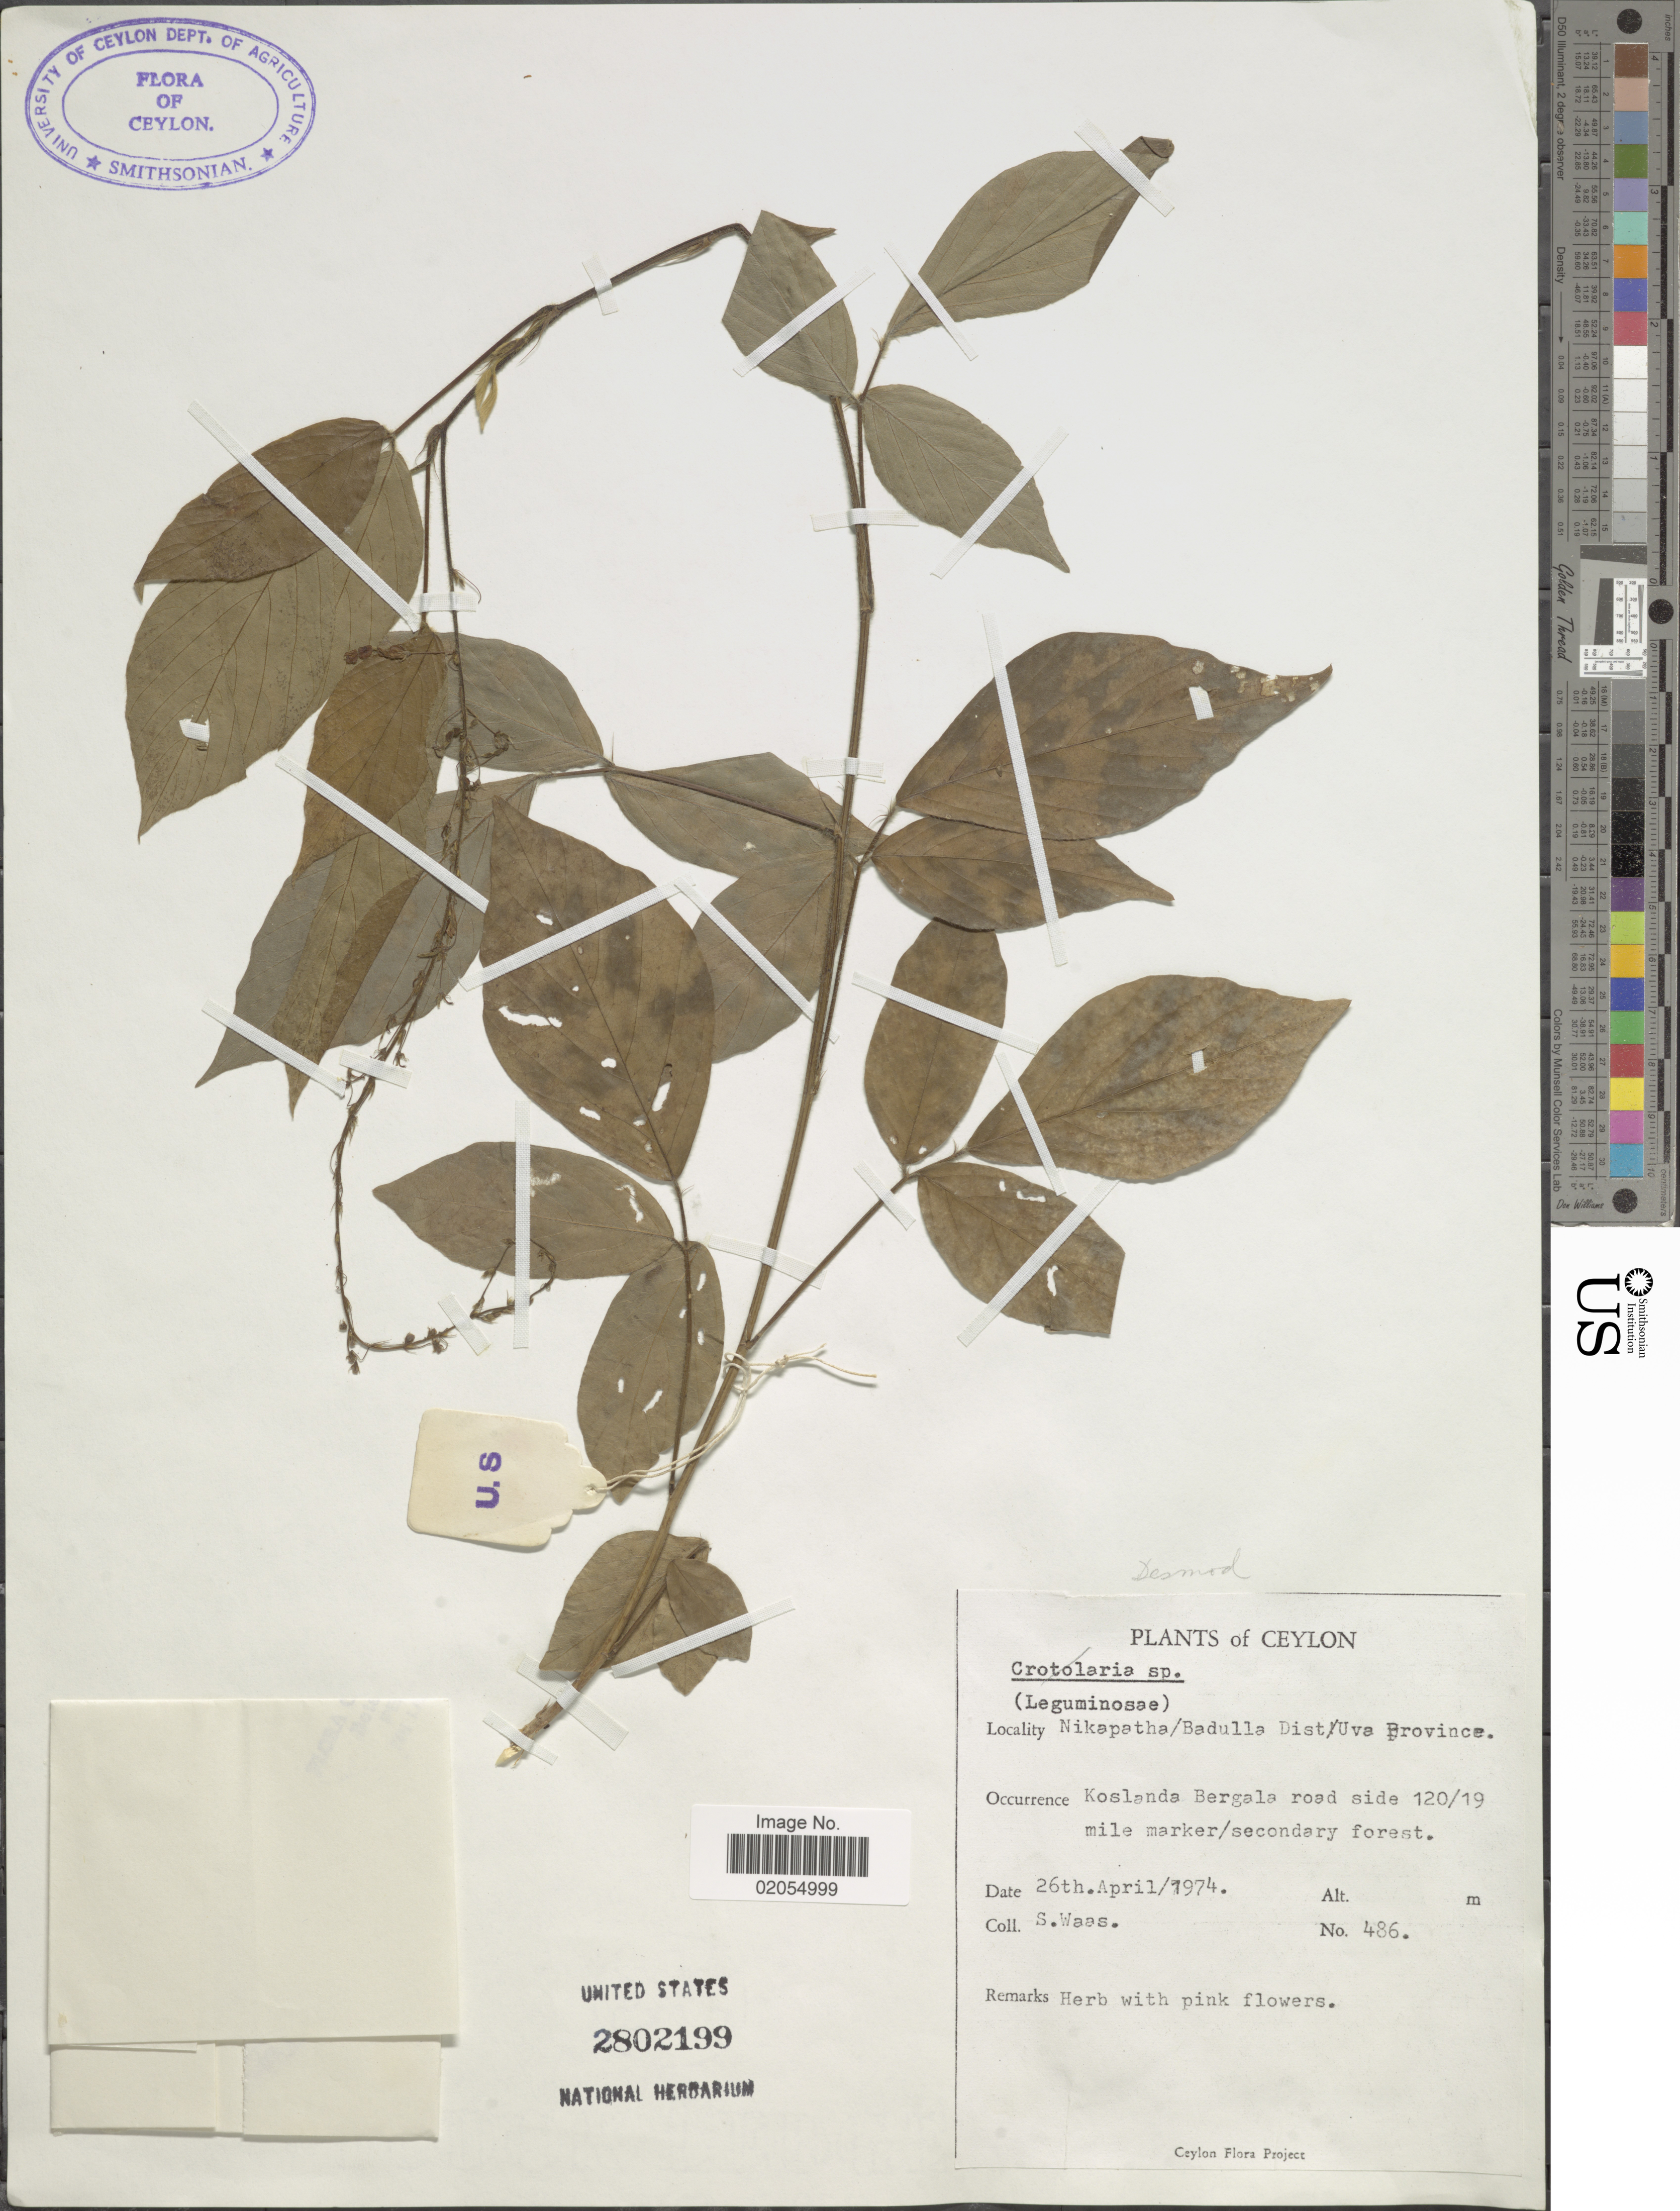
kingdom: Plantae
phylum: Tracheophyta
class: Magnoliopsida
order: Fabales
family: Fabaceae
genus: Desmodium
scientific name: Desmodium sp.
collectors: S. Waas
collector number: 486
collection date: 1974-04-26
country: Sri Lanka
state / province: Uva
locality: Ceylon. Nikapatha/Badulla Dist/Uva Province. Koslanda Bergala road side 120/19 mile marker/secondary forest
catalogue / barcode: US 2802199